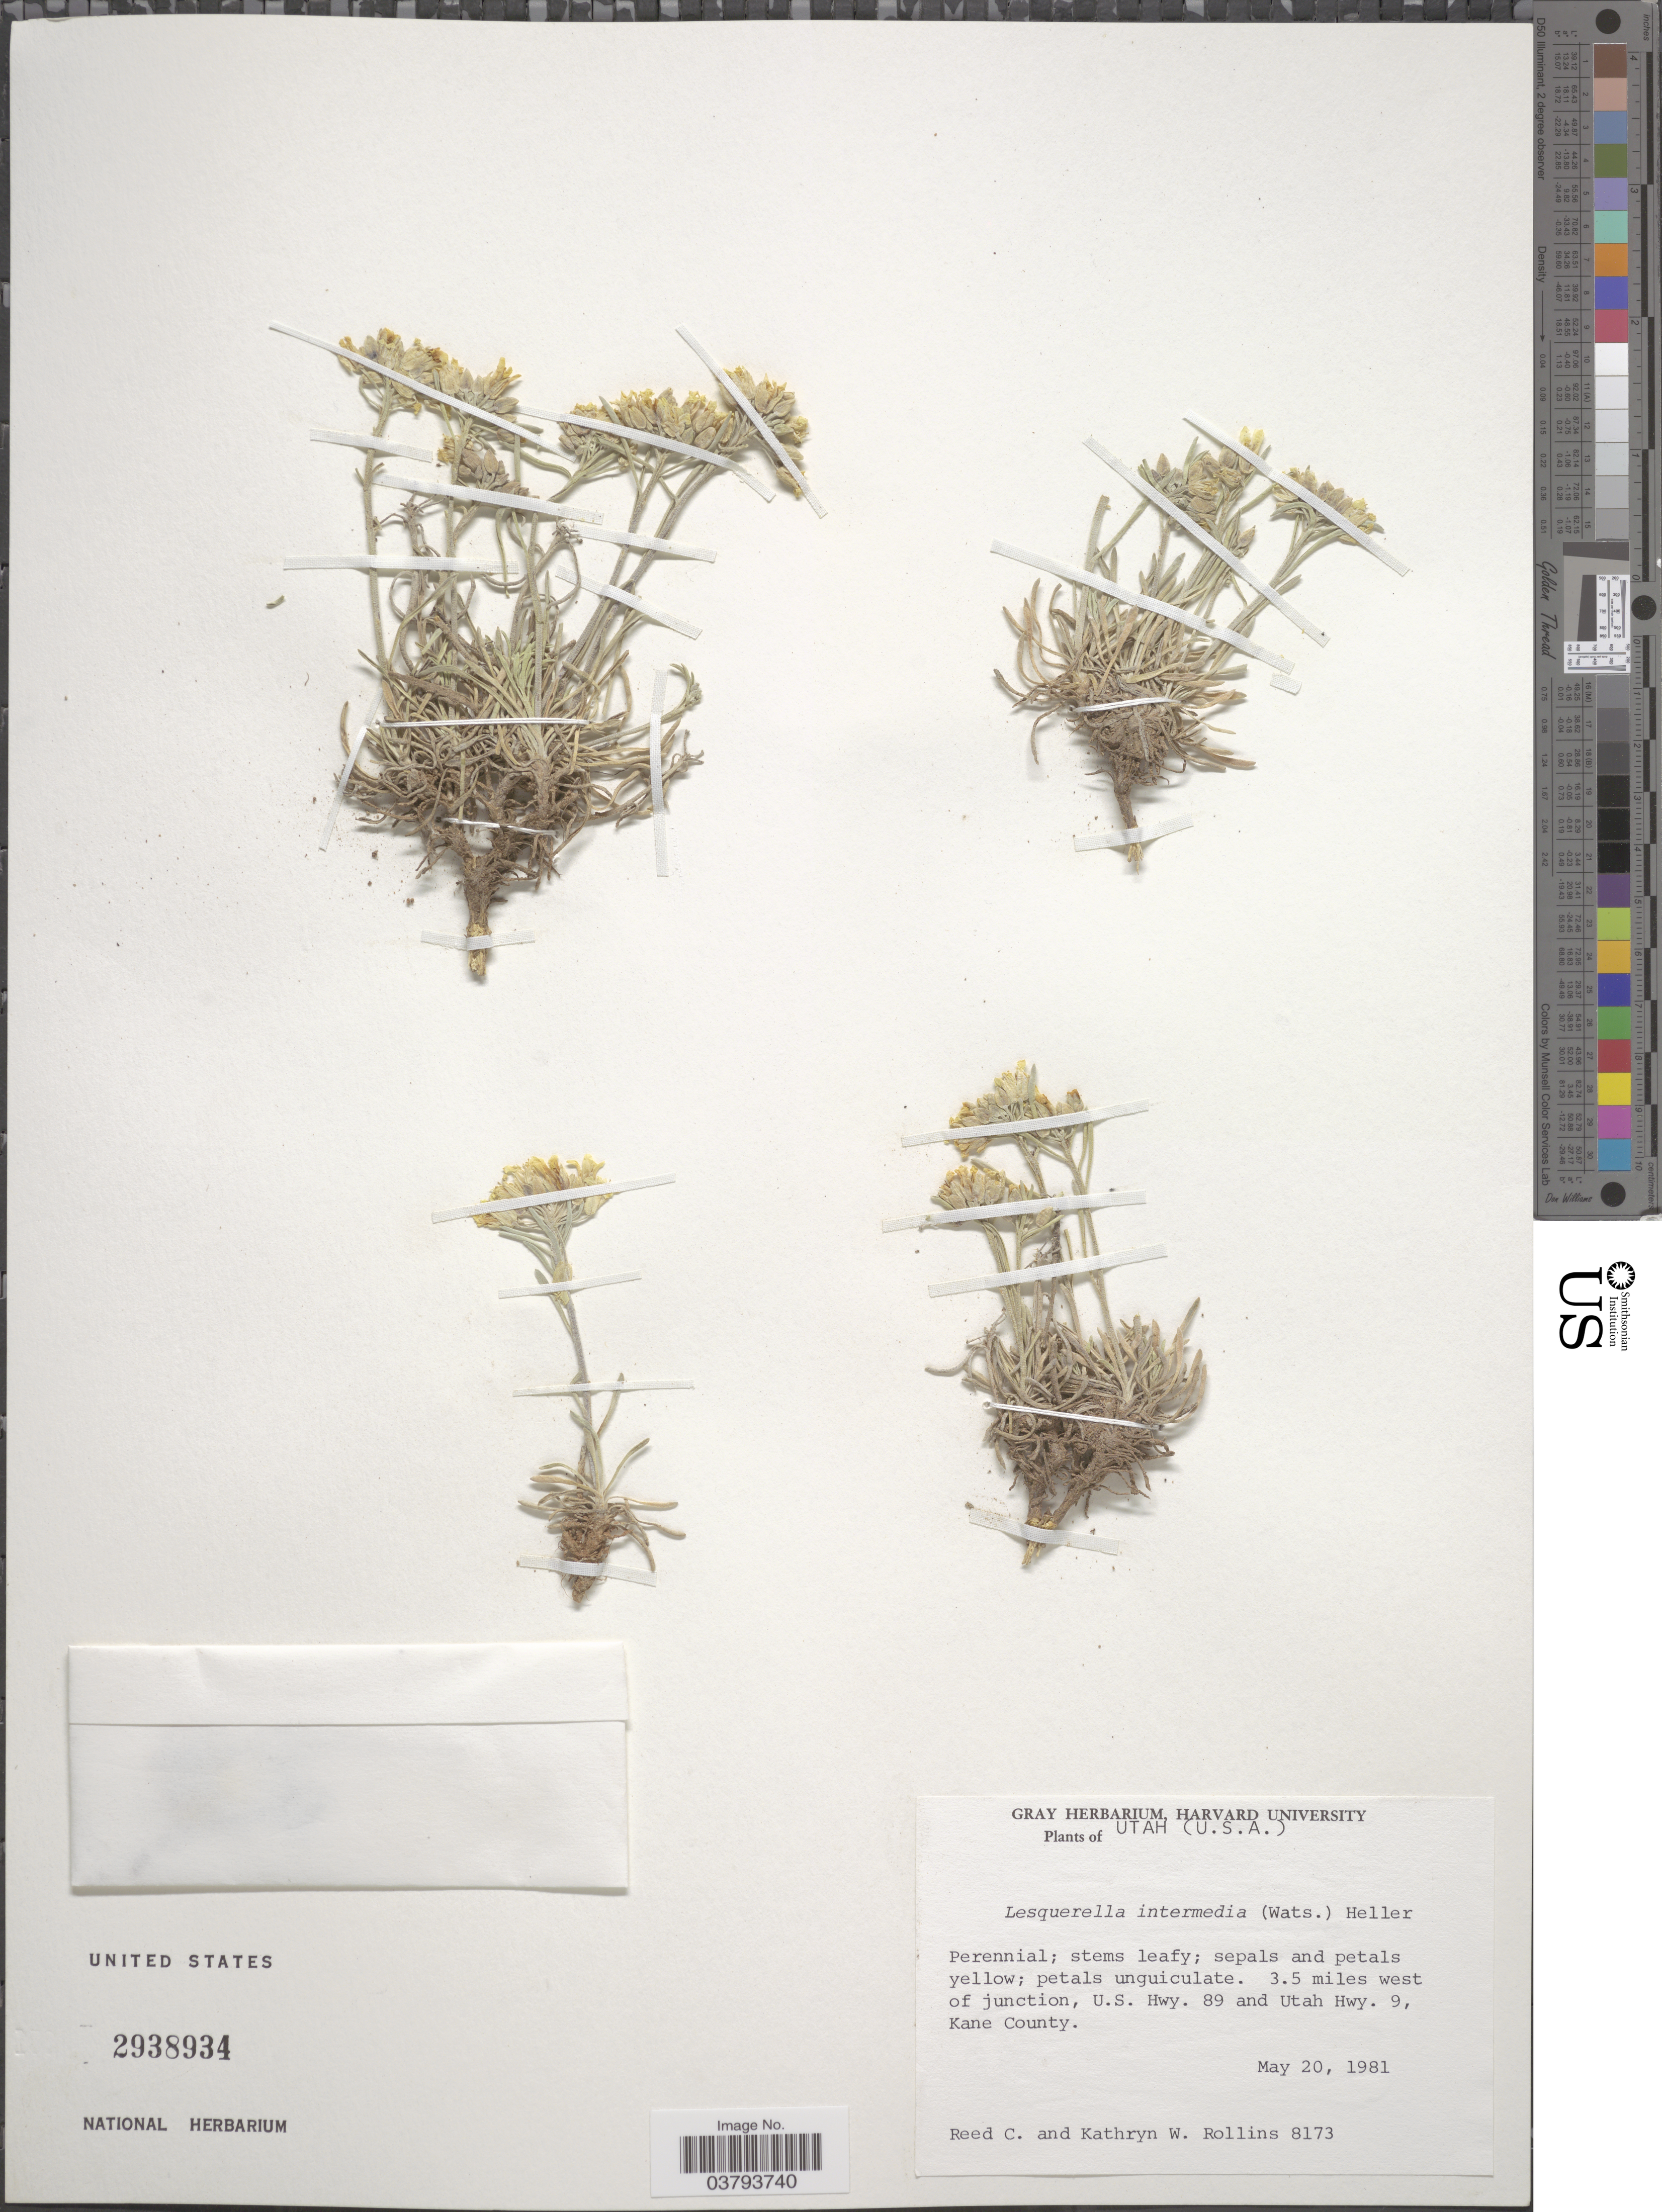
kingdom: Plantae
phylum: Tracheophyta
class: Magnoliopsida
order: Brassicales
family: Brassicaceae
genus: Lesquerella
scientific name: Lesquerella intermedia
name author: (S. Watson) A. Heller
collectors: R. C. Rollins & K. W. Rollins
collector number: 8173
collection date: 1981-05-20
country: United States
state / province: Utah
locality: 3.5 miles west of junction, U.S. Hwy. 89 and Utah Hwy. 9, Kane County.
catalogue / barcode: US 2938934